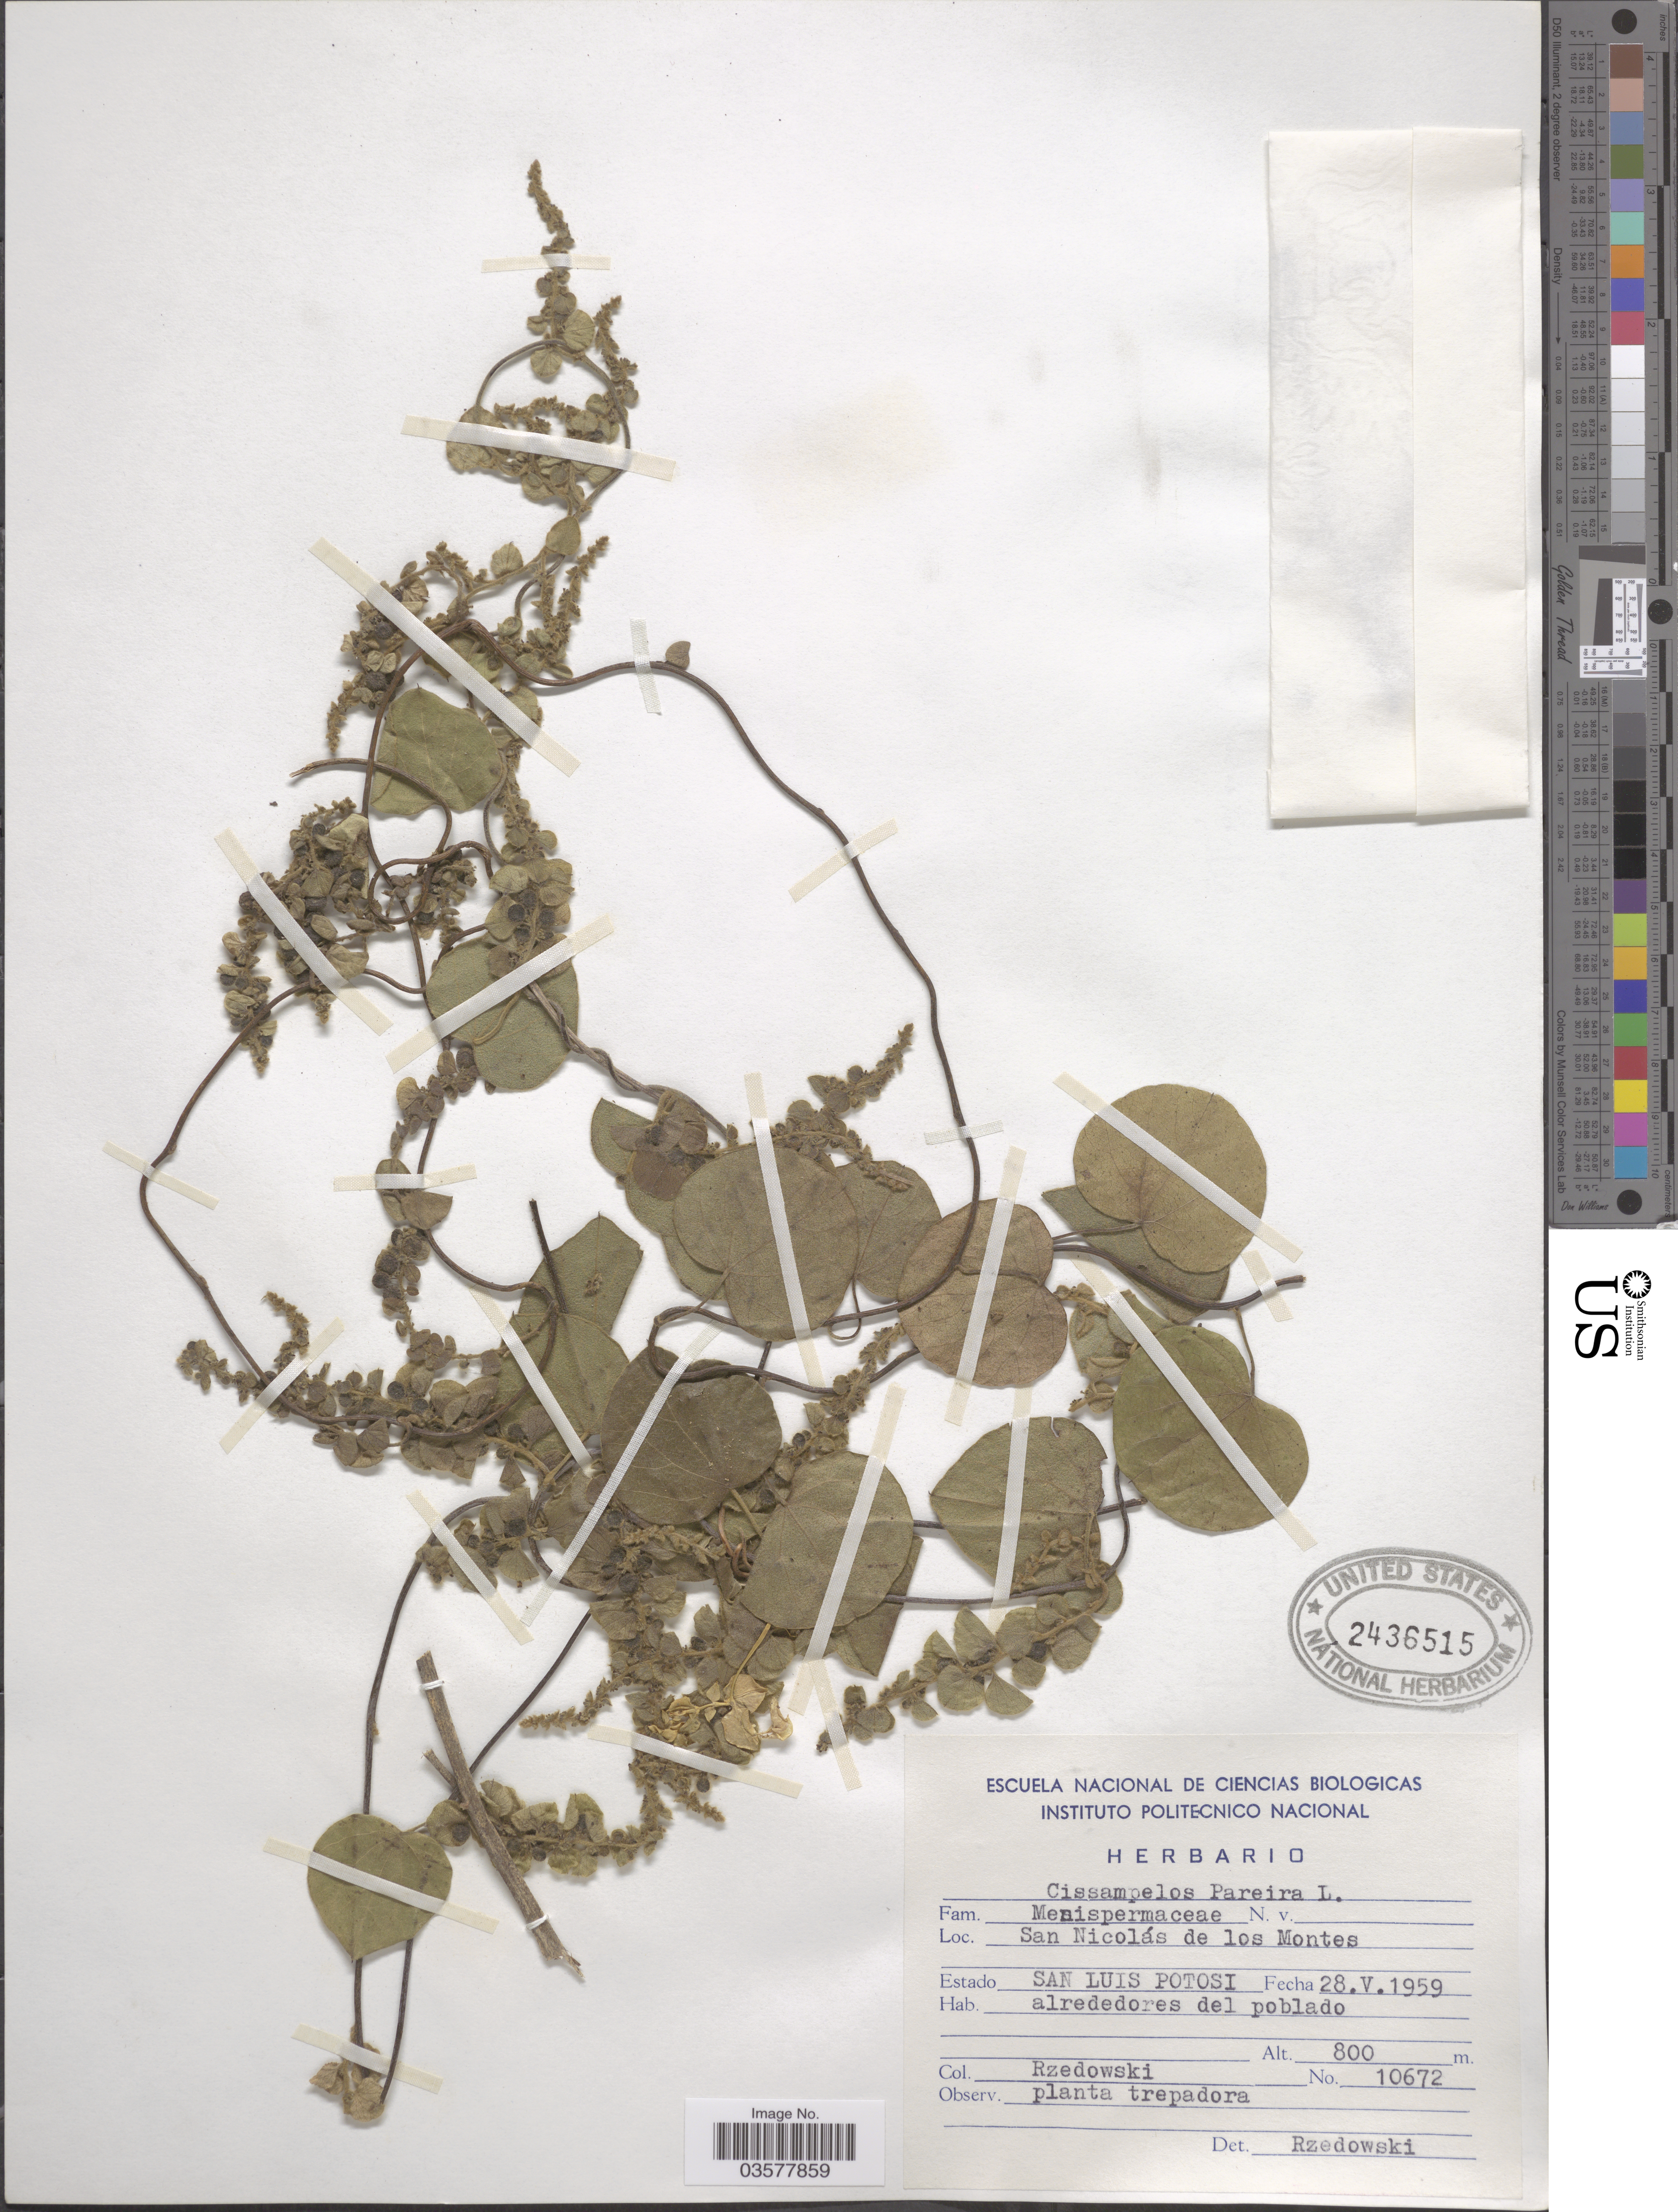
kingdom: Plantae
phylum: Tracheophyta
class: Magnoliopsida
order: Ranunculales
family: Menispermaceae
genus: Cissampelos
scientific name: Cissampelos pareira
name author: L.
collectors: Rzedowski, --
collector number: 10672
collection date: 1959-05-28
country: Mexico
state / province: San Luis Potosí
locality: San Nicolás de los Montes.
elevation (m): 800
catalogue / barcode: US 2436515